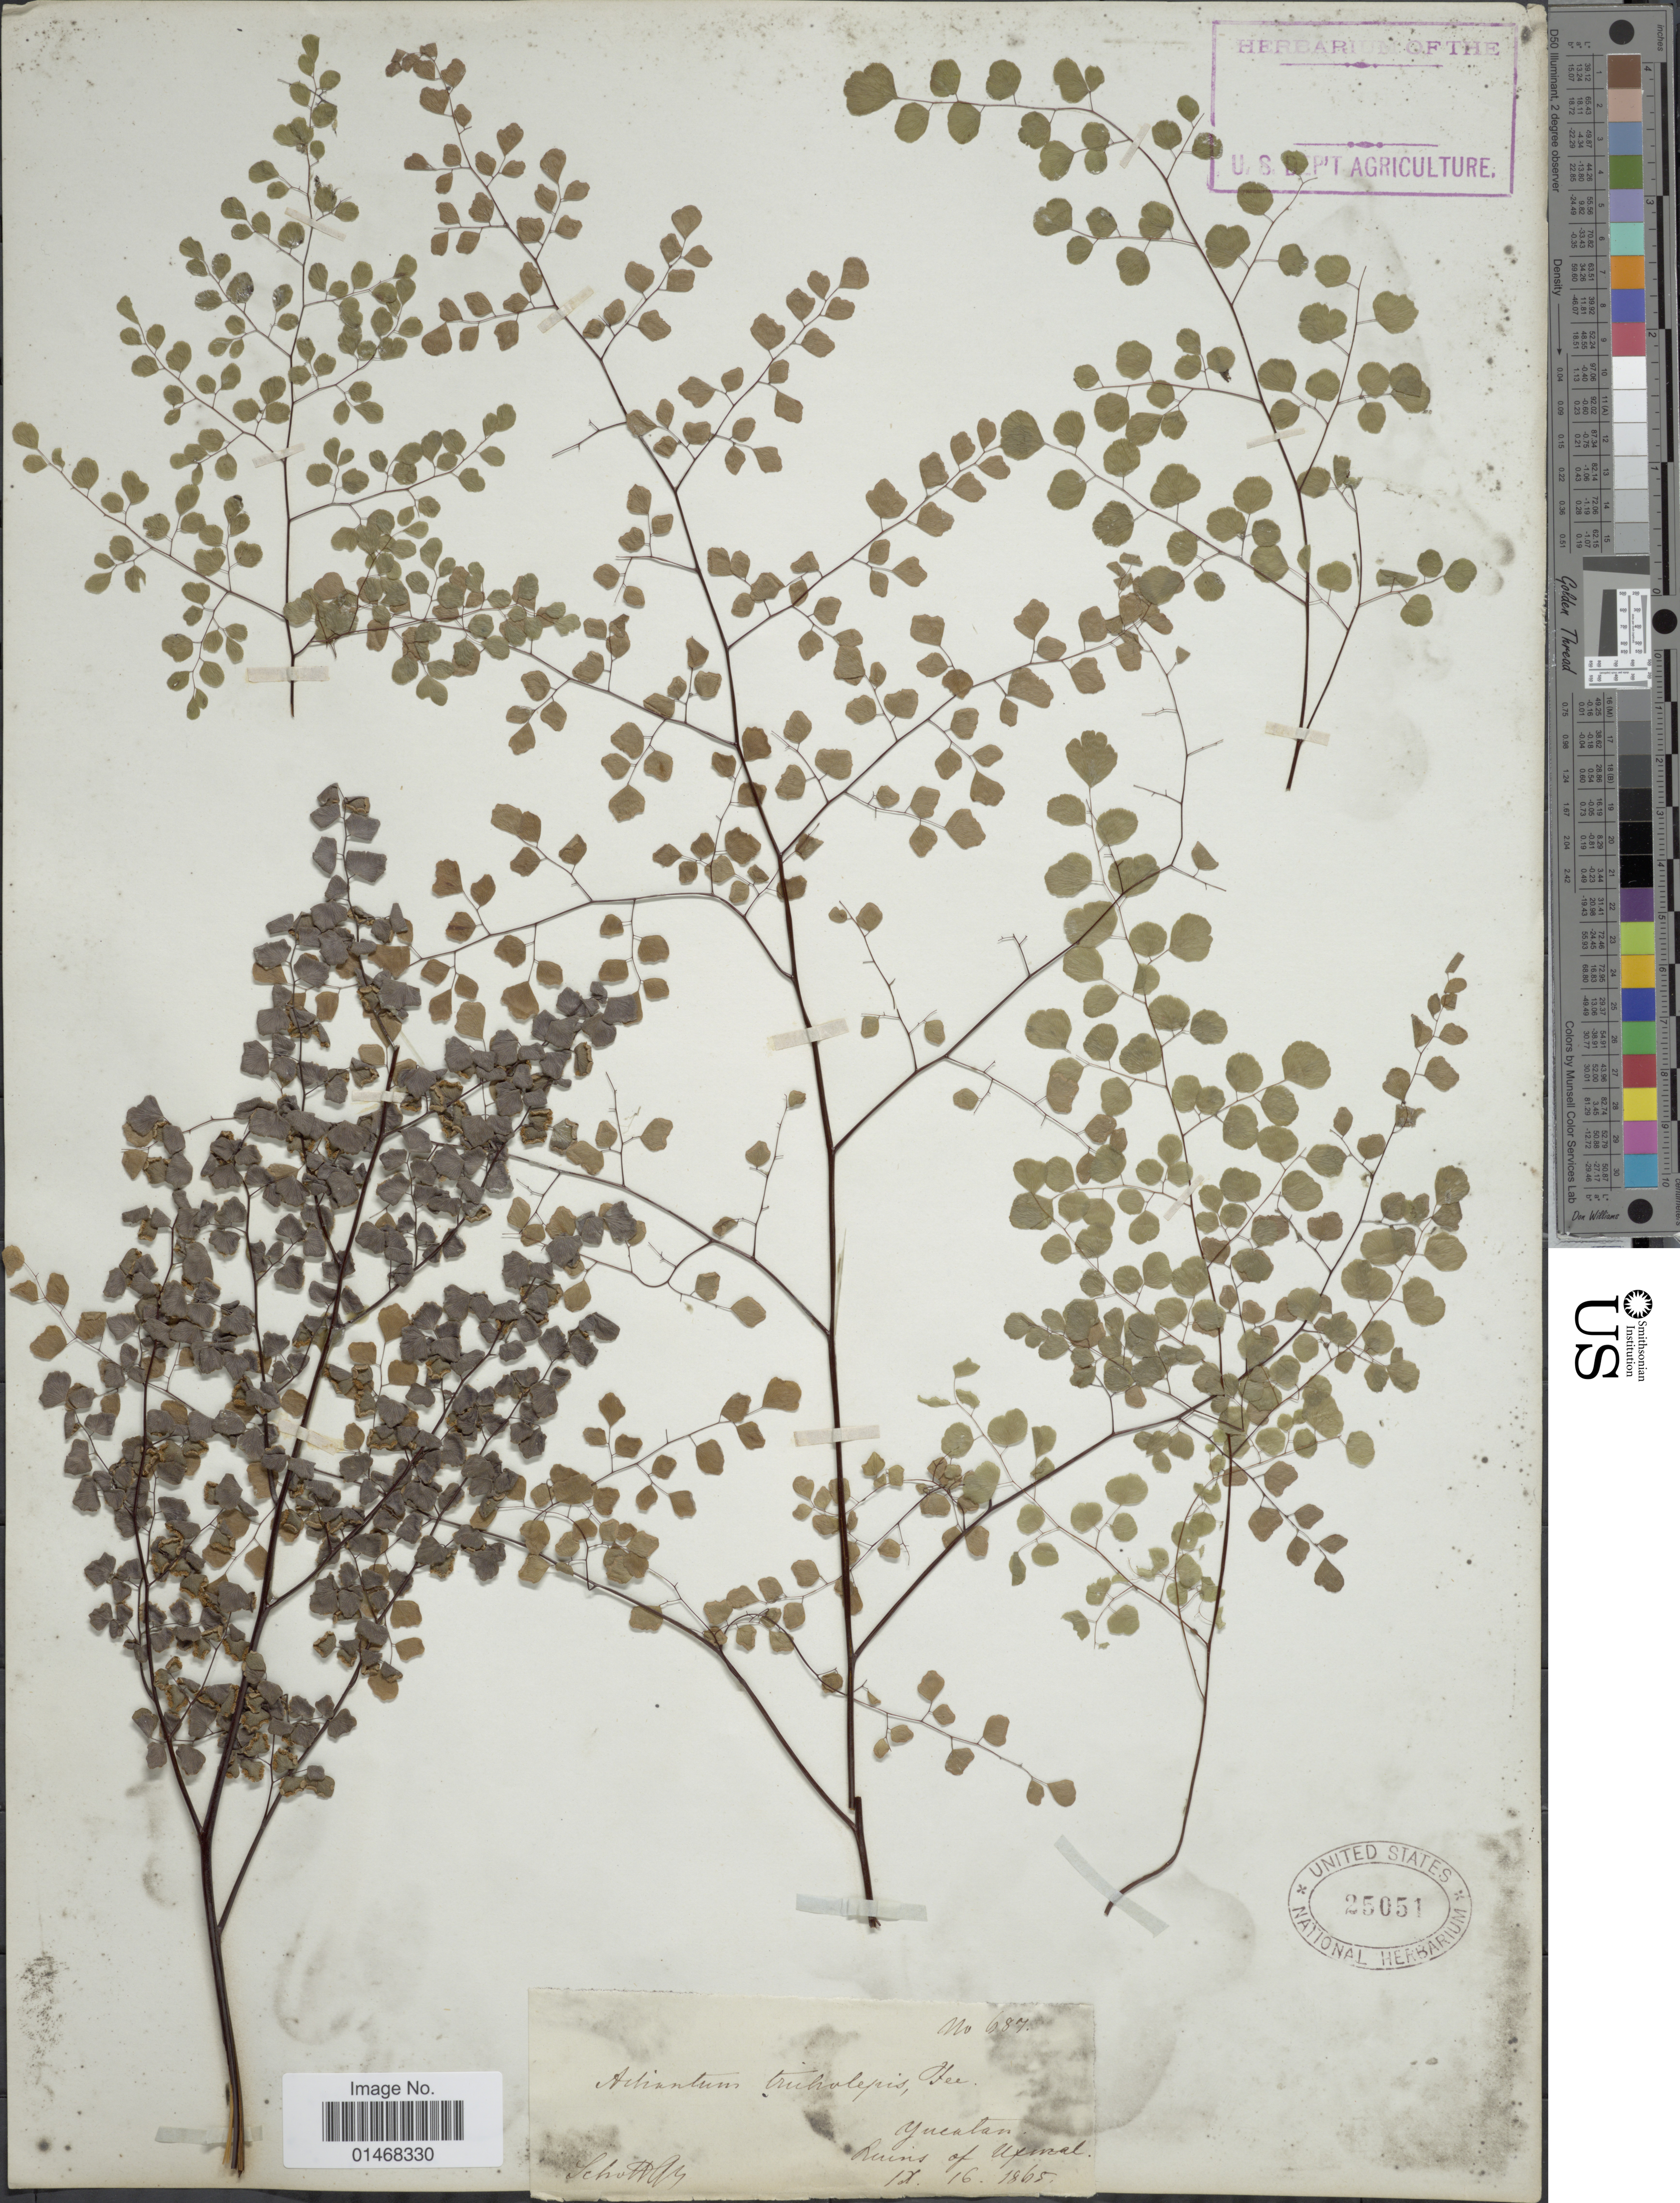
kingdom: Plantae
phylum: Tracheophyta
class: Polypodiopsida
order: Polypodiales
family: Pteridaceae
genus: Adiantum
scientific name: Adiantum tricholepis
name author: Fée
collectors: -. Schottz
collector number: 687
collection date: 1865-09-16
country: Mexico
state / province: Yucatán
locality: Ruins of Uxmal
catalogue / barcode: US 25051